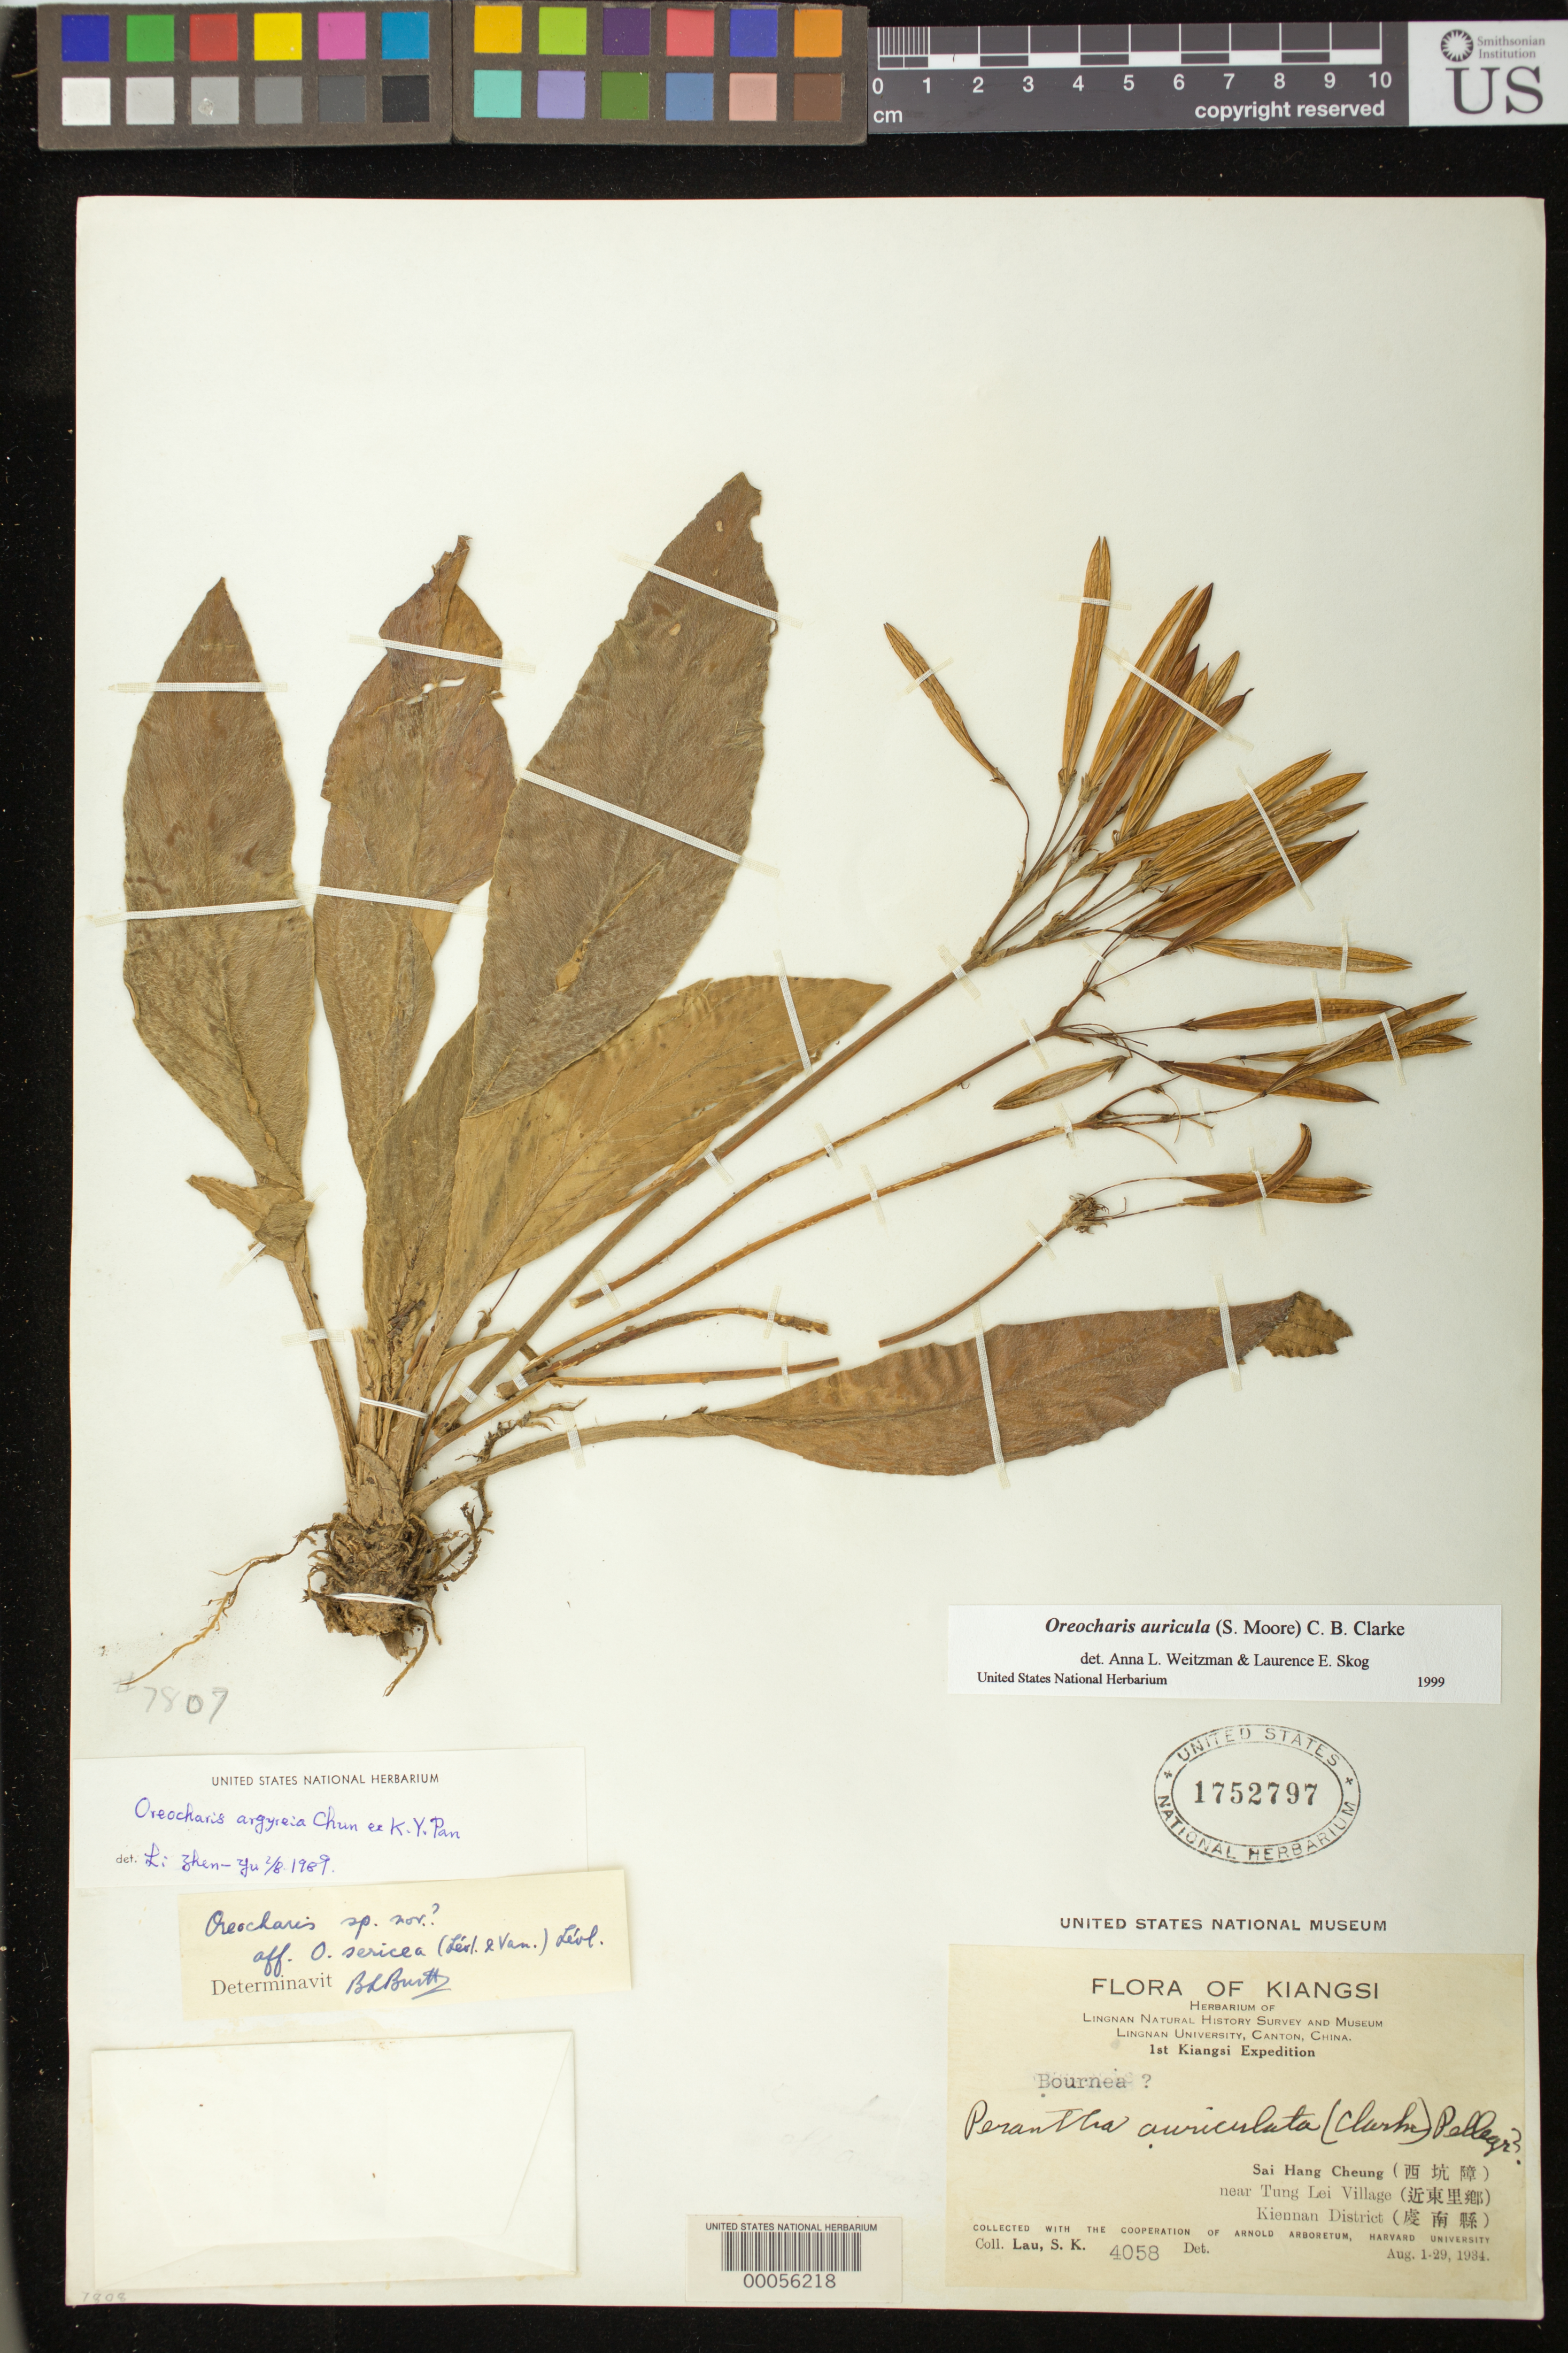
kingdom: Plantae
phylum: Tracheophyta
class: Magnoliopsida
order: Lamiales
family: Gesneriaceae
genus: Oreocharis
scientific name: Oreocharis auricula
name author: (S. Moore) C.B. Clarke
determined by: Zhen-yu, L.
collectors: S. K. Lau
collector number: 4058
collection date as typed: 1-29 Aug 1934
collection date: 1934-08-01/1934-08-29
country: China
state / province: Guangdong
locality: Kienan dist., Sai hang cheung, near tung lei village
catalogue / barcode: US 1752797